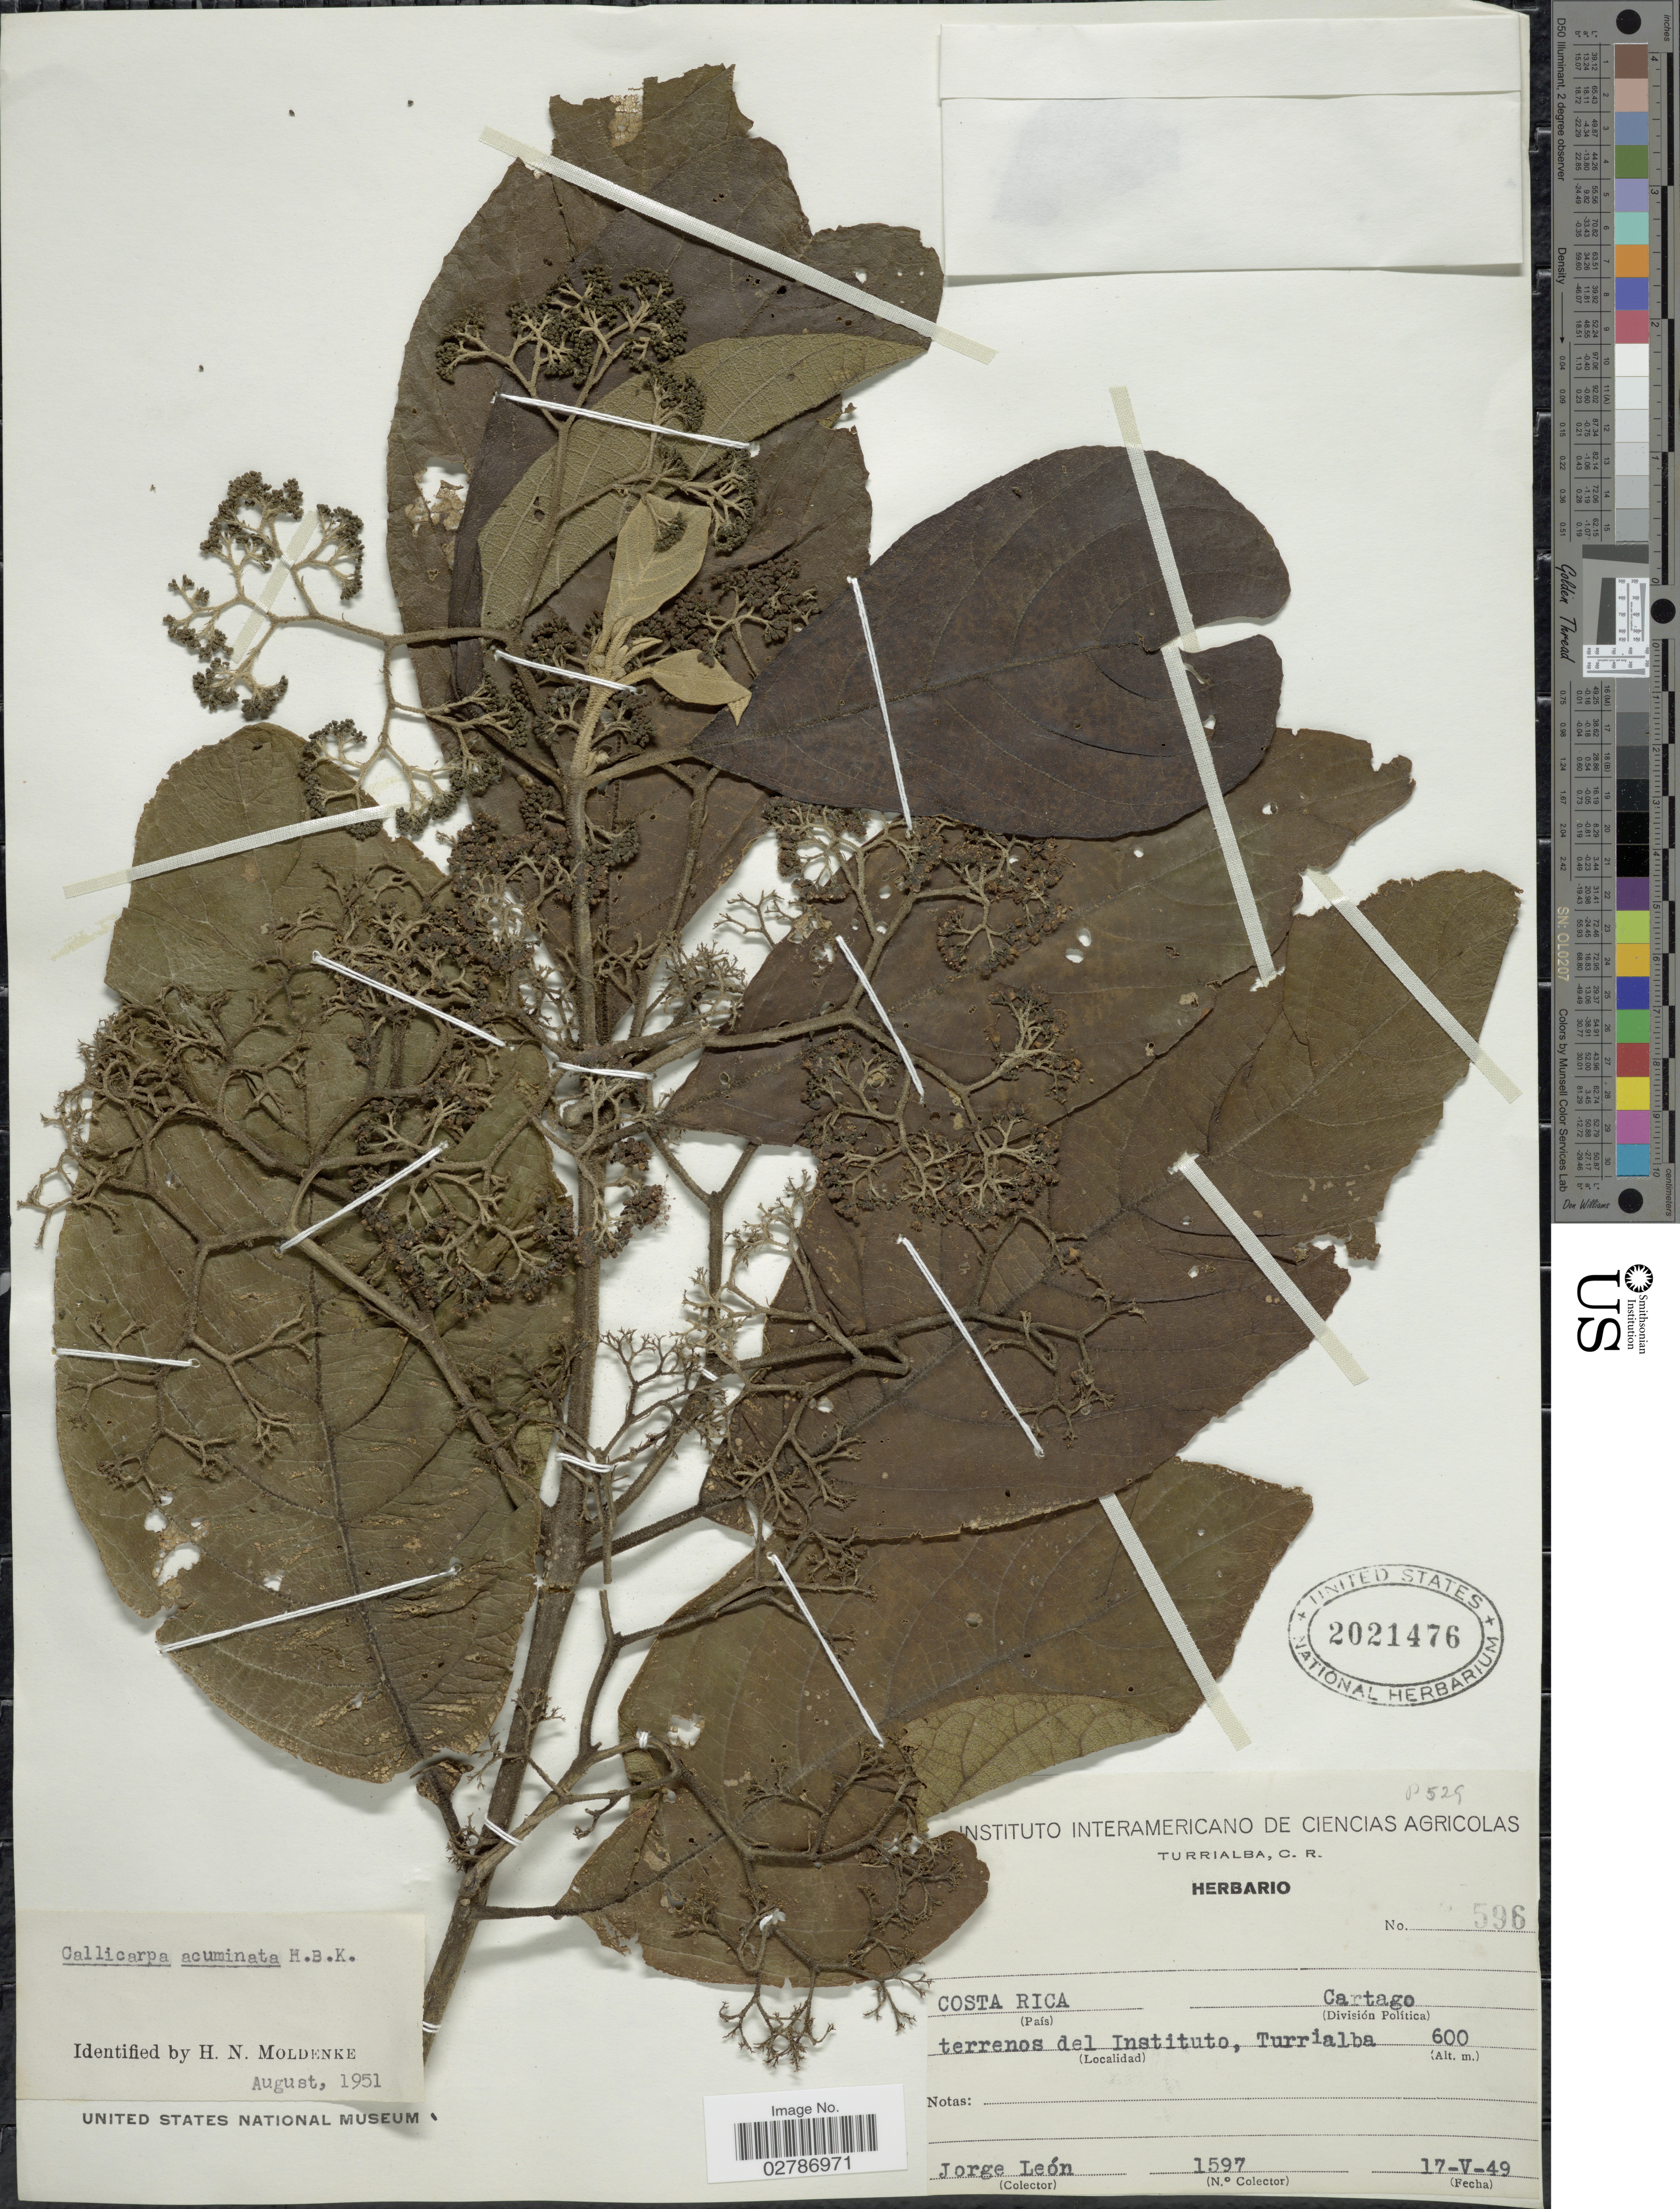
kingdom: Plantae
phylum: Tracheophyta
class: Magnoliopsida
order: Lamiales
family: Lamiaceae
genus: Callicarpa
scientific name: Callicarpa acuminata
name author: Kunth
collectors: J. León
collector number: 1597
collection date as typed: Transcribed d/m/y: 17/5/49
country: Costa Rica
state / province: Cartago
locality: Cartago (División Política) terrenos del Instituto, Turrialba.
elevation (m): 600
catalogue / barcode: US 2021476